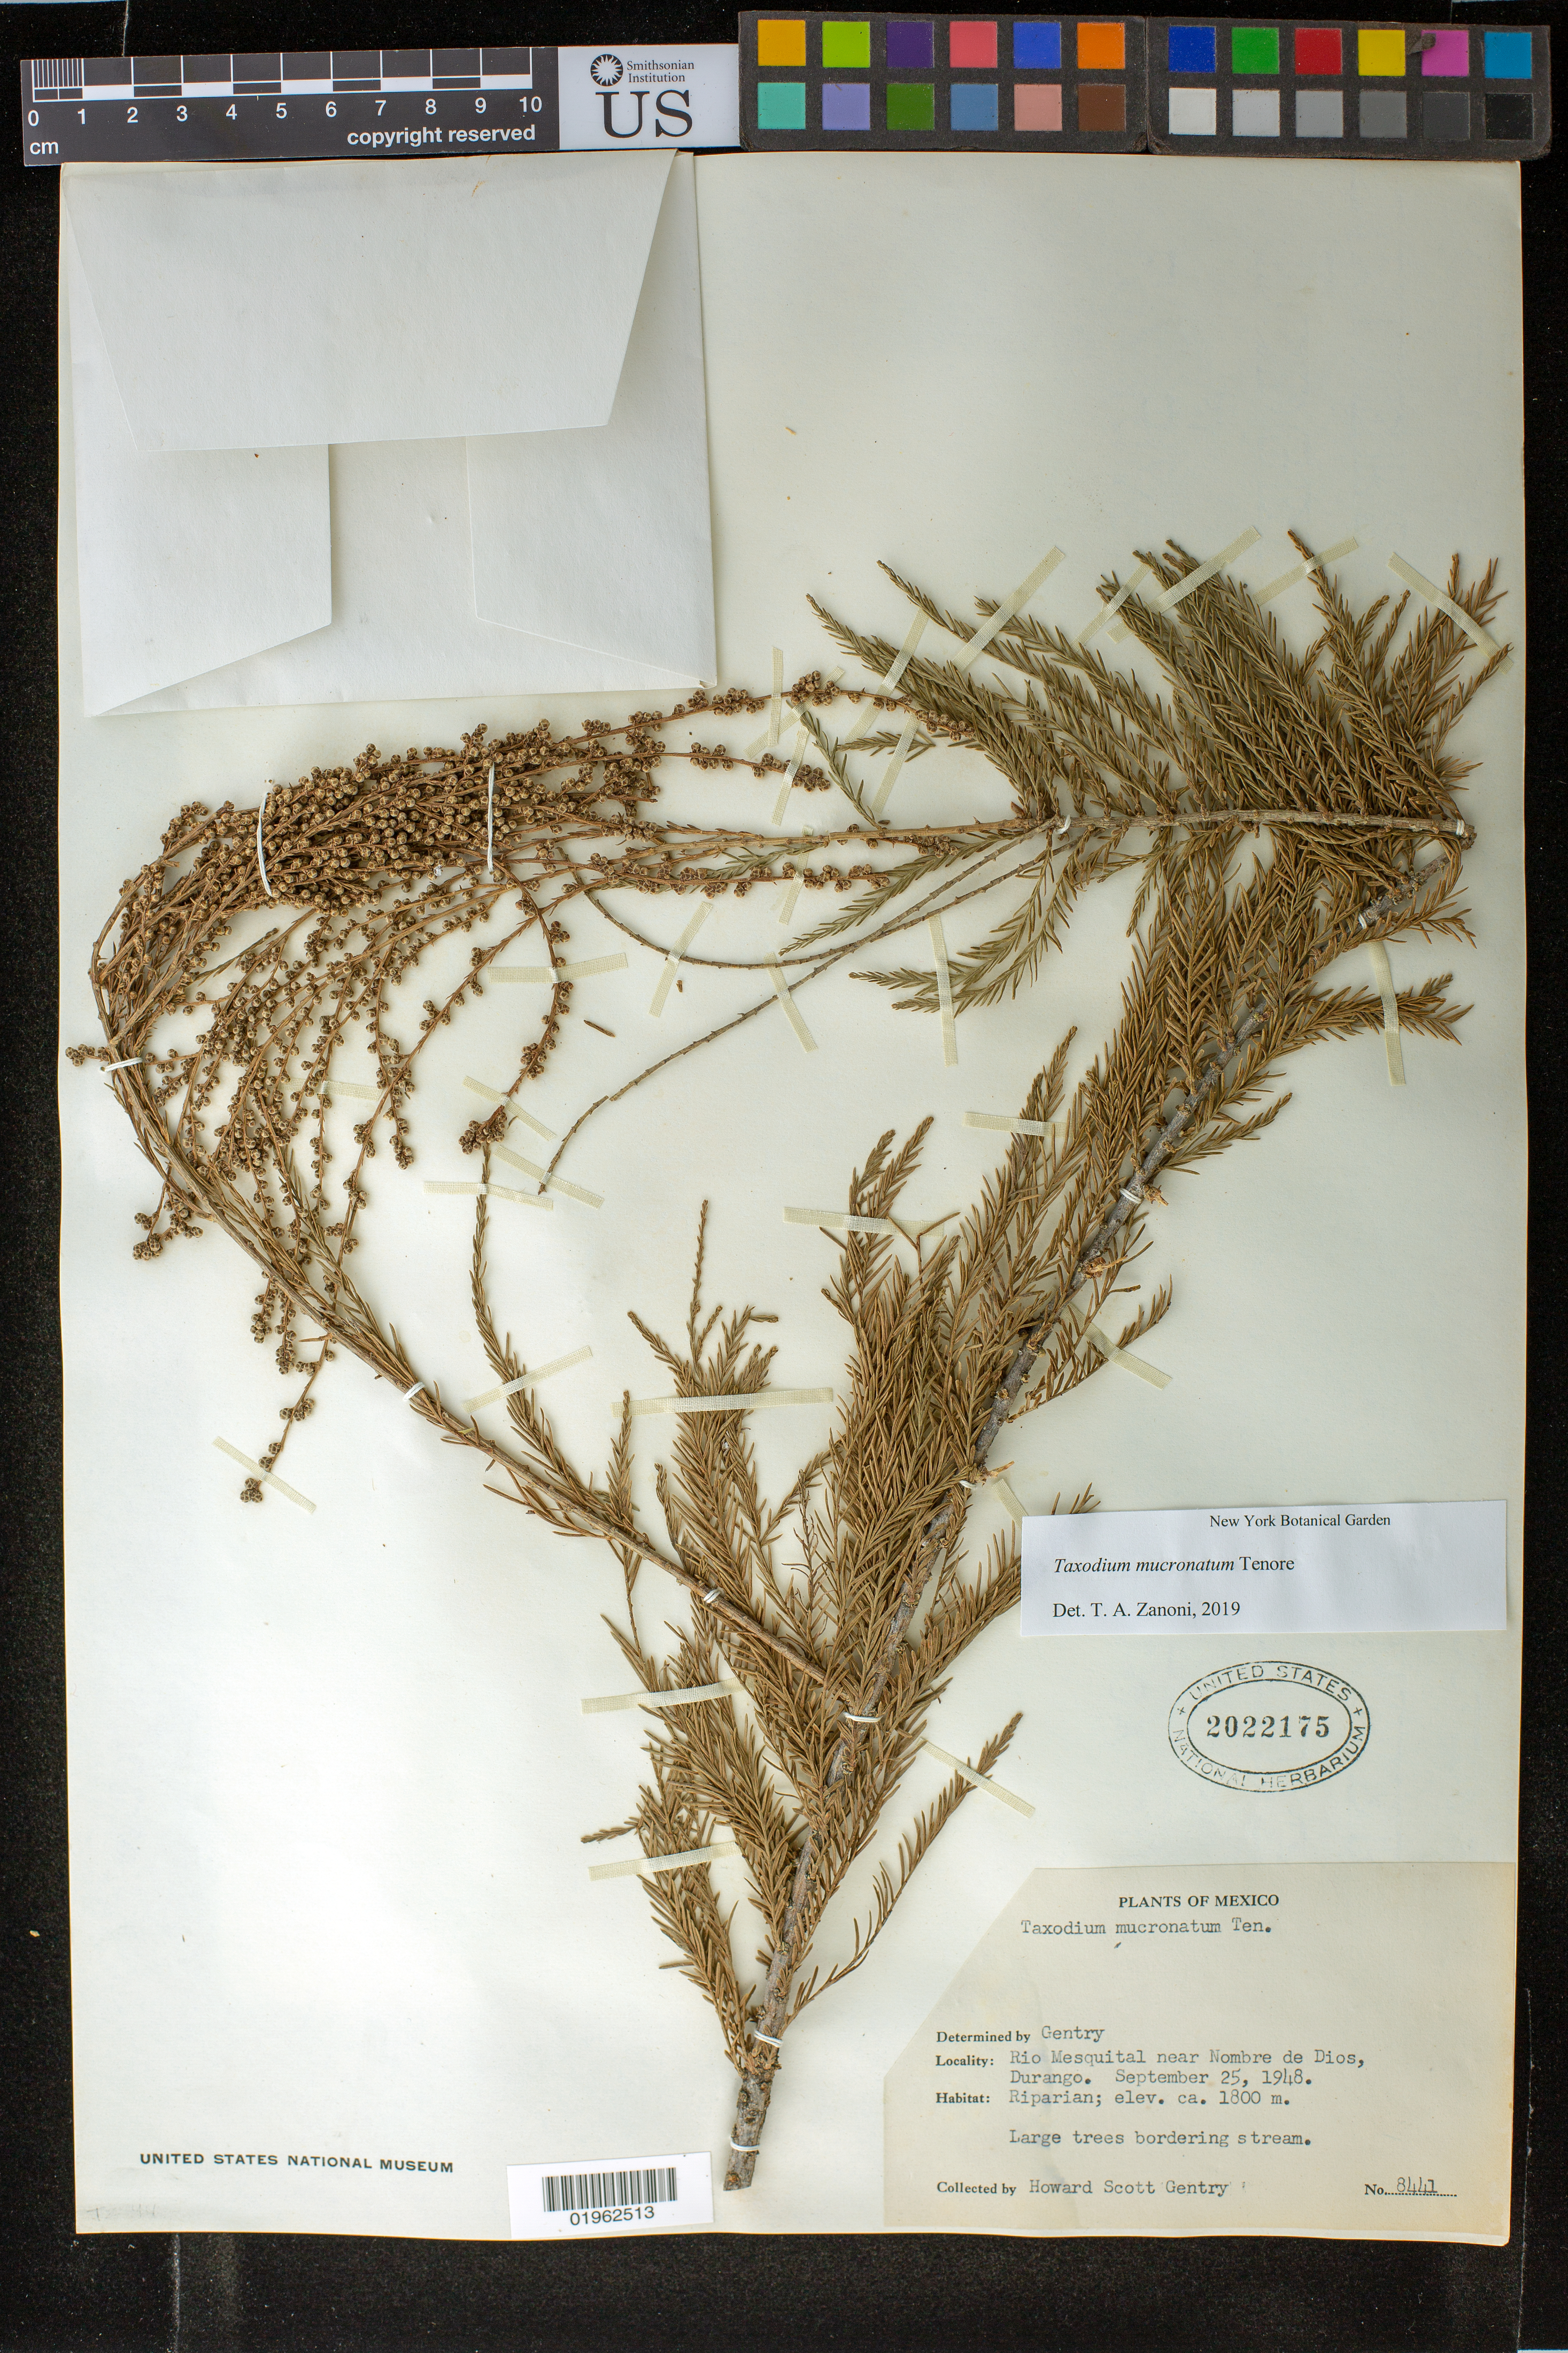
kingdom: Plantae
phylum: Tracheophyta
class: Pinopsida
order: Pinales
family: Cupressaceae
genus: Taxodium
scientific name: Taxodium mucronatum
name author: Ten.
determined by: Zanoni, T. A., (NY), New York Botanical Garden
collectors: H. S. Gentry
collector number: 8441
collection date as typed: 25 Sep 1948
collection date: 1948-09-25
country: Mexico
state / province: Durango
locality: Rio Mesquital near Nombre de Dios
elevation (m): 1900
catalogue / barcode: US 2022175